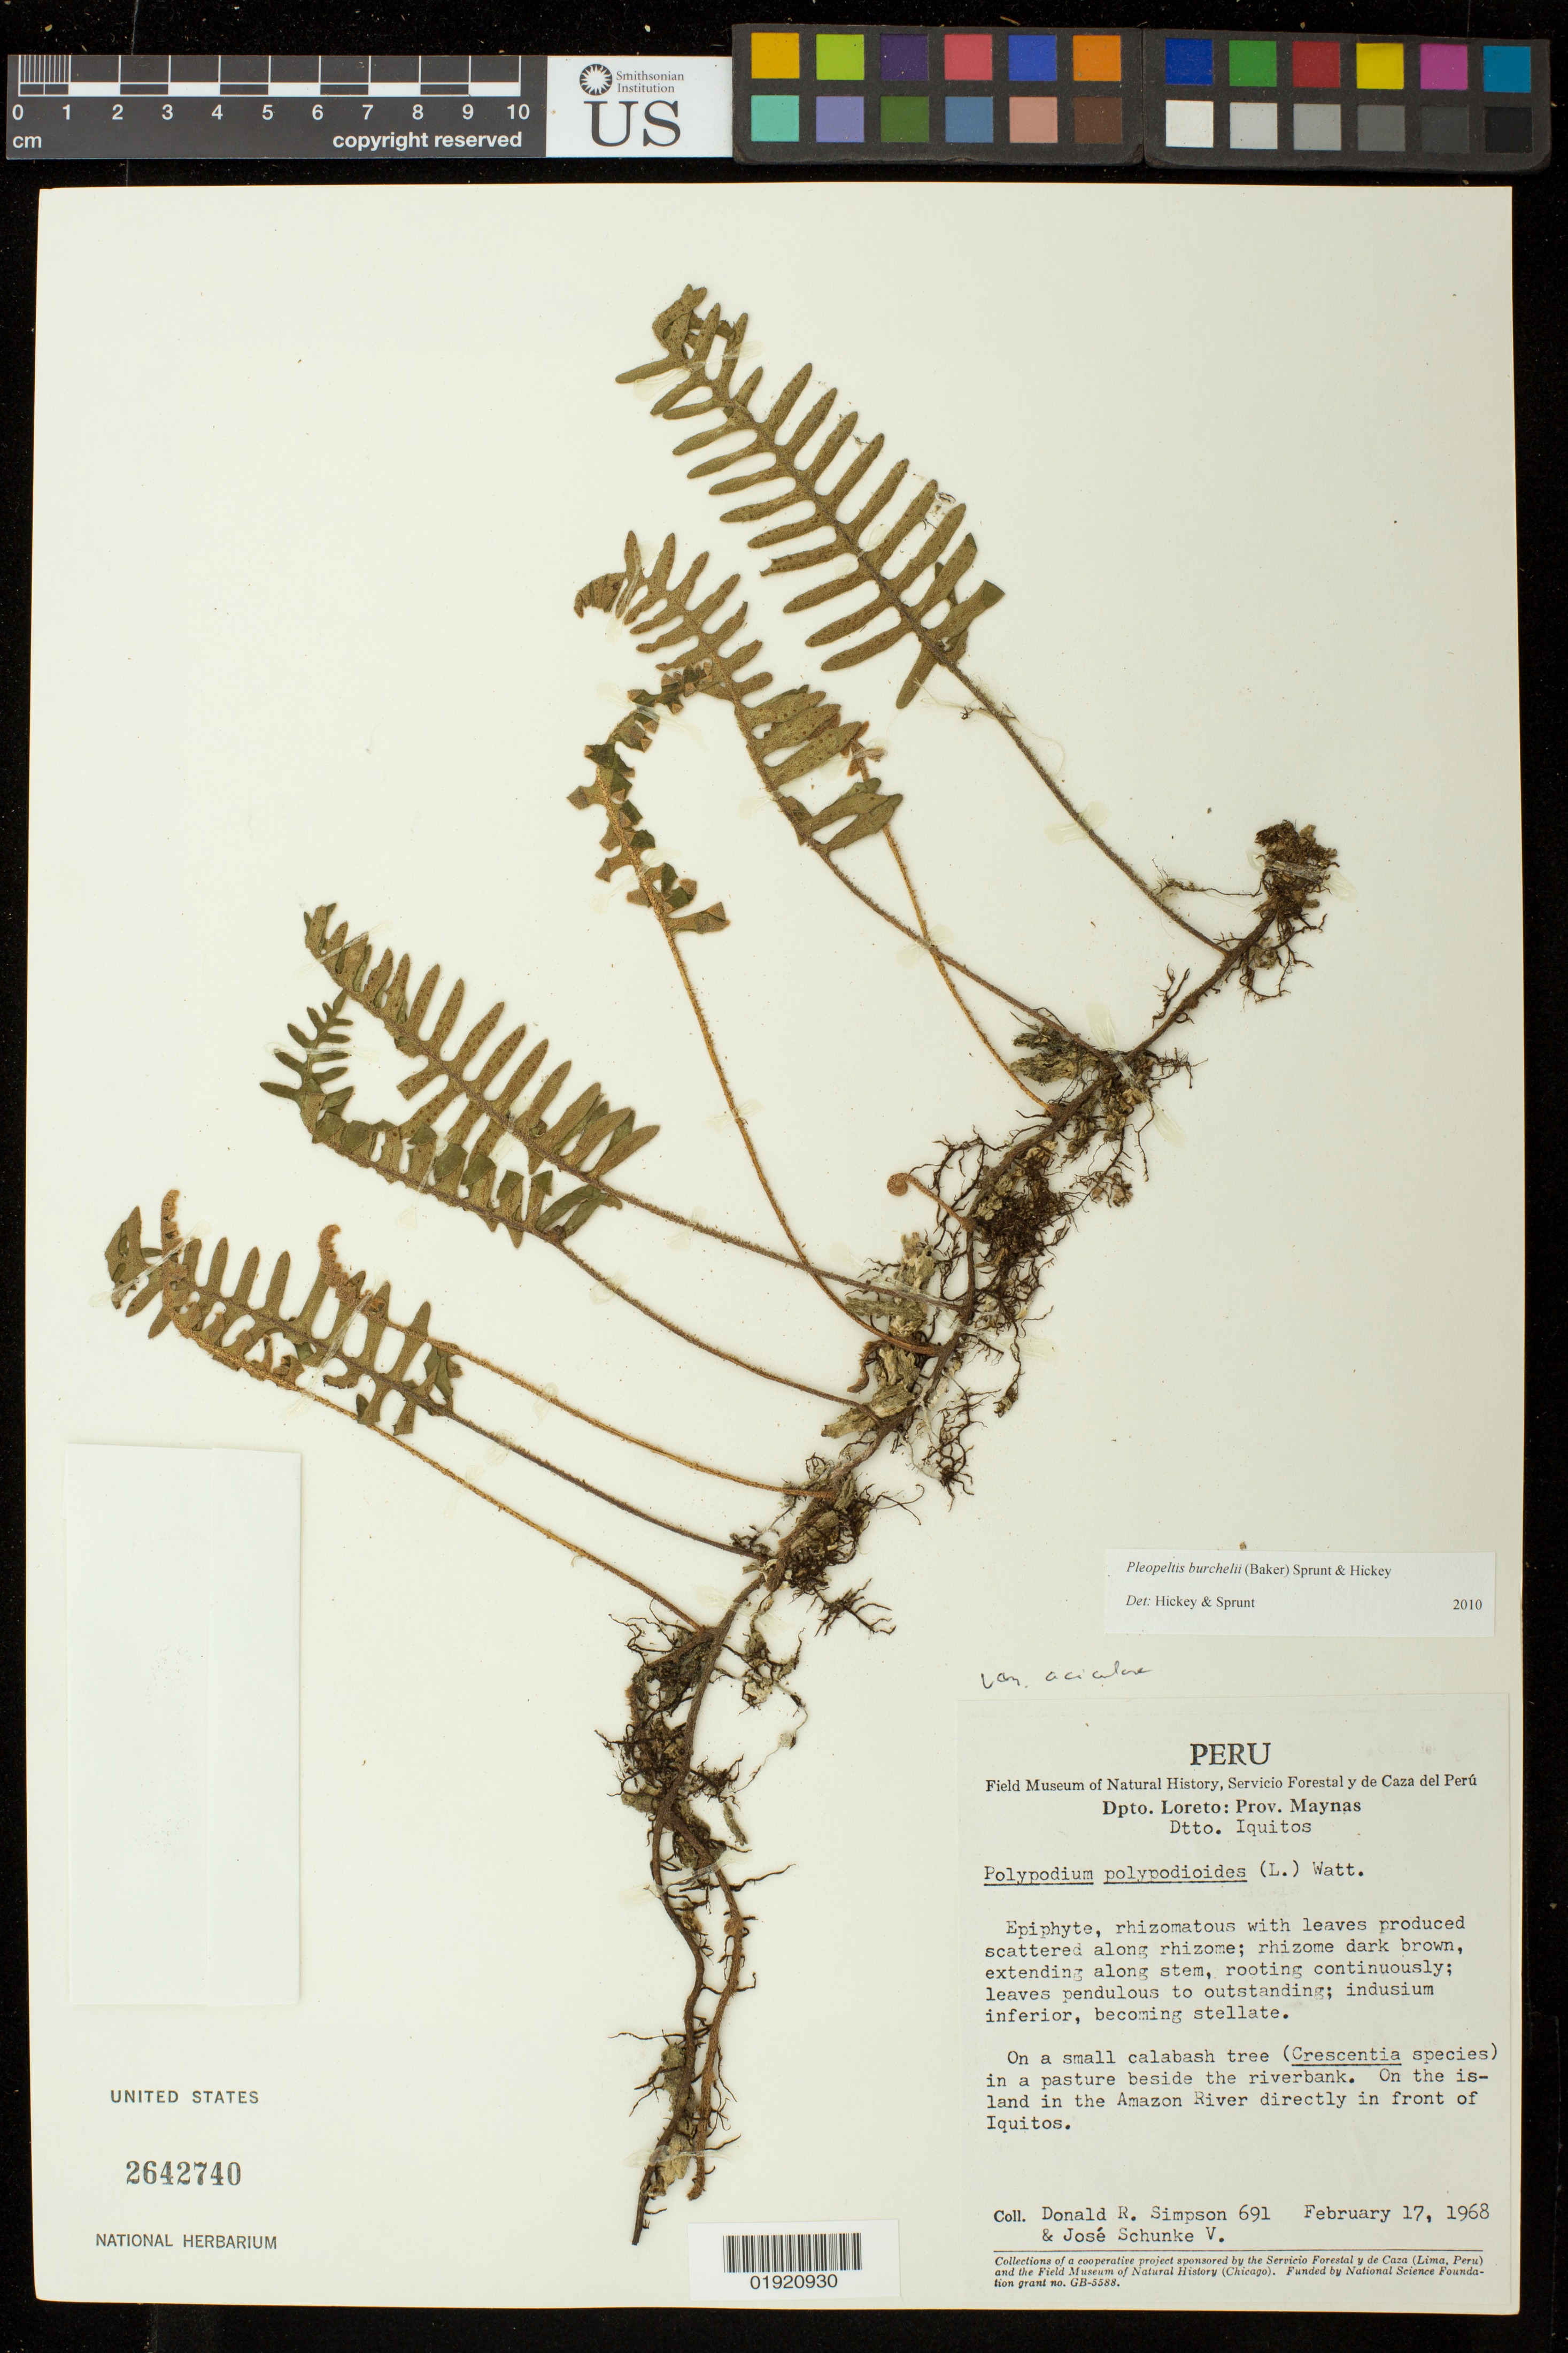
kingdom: Plantae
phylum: Tracheophyta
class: Polypodiopsida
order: Polypodiales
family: Polypodiaceae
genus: Pleopeltis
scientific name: Pleopeltis burchellii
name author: (Baker) Sprunt & Hickey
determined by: Sprunt, S. V.; Hickey, R. J.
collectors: D. R. Simpson & J. Schunke Vigo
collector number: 691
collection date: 1968-02-17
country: Peru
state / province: Loreto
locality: Dpto. Loreto: Prov. Maynas. Dtto. Iquitos. On the island in the Amazon River directly in front of Iquitos.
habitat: On small calabash tree (Cresentia species) in a pasture beside the riverbank.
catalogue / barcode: US 2642740